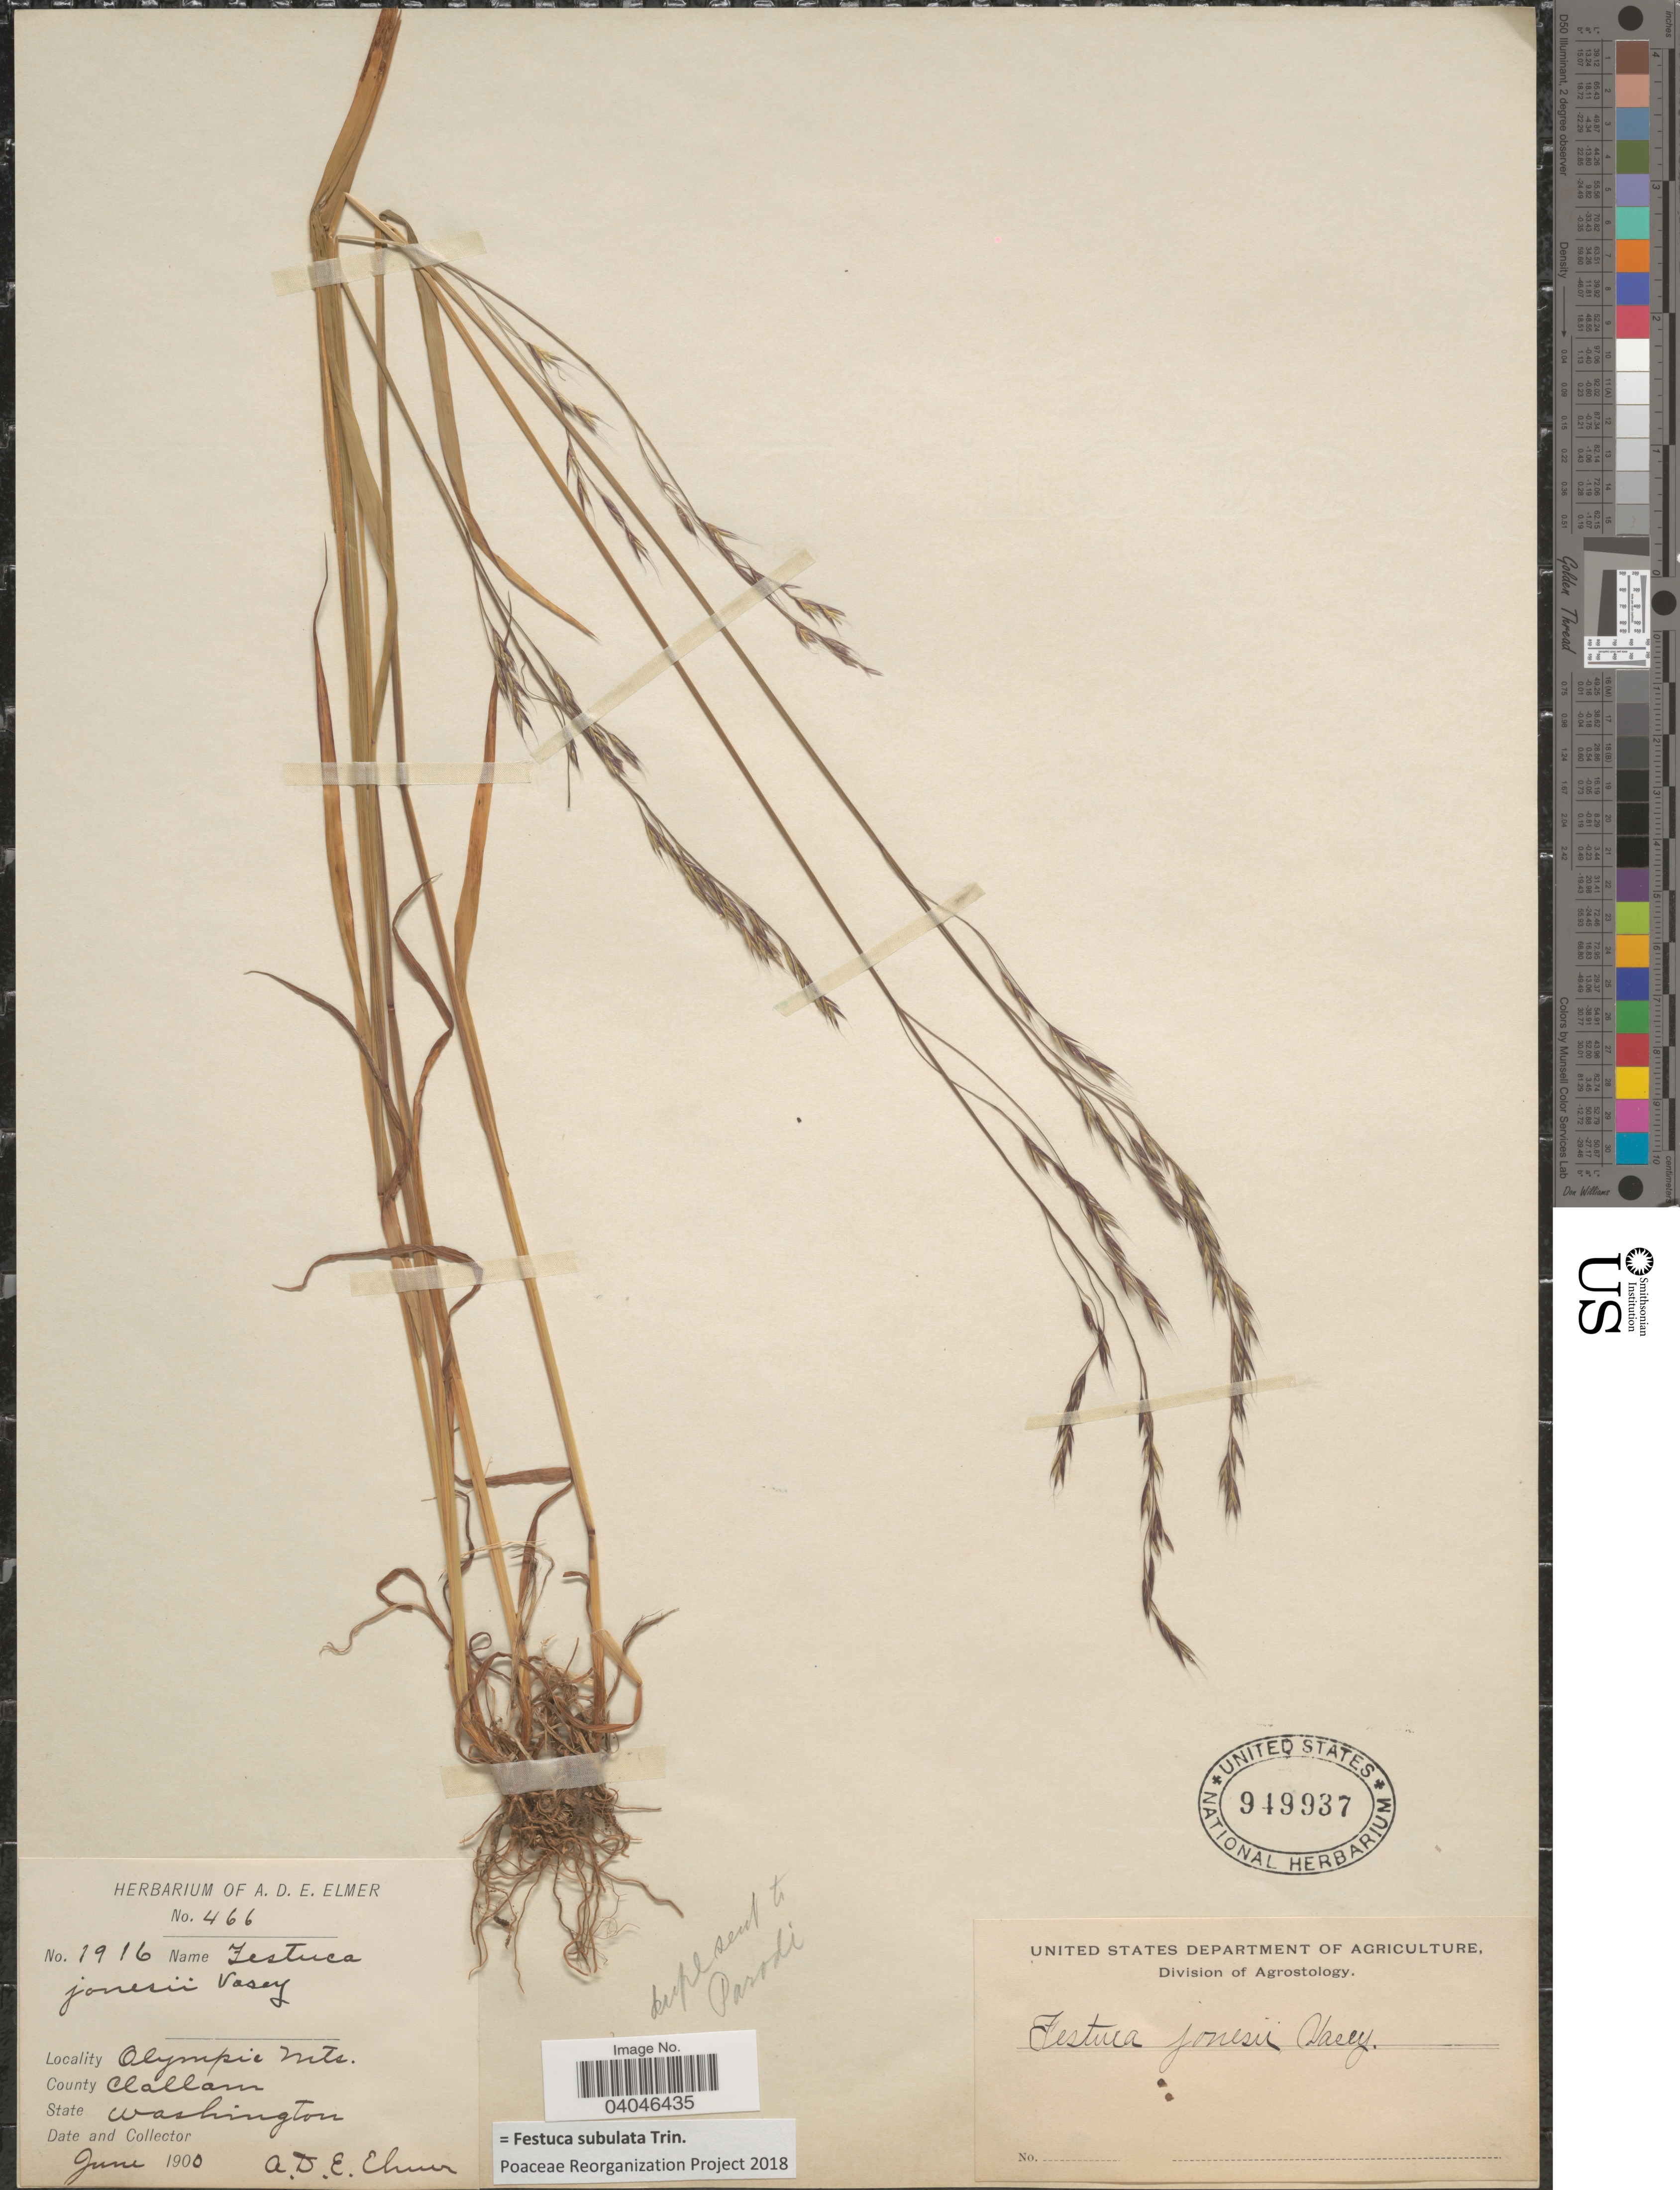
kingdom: Plantae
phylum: Tracheophyta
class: Liliopsida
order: Poales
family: Poaceae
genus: Festuca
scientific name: Festuca subulata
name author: Trin.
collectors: A. D. E. Elmer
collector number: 1916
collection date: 1900-06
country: United States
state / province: Washington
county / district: Clallam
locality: Olympic Mts. County Clallam.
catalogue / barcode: US 949937